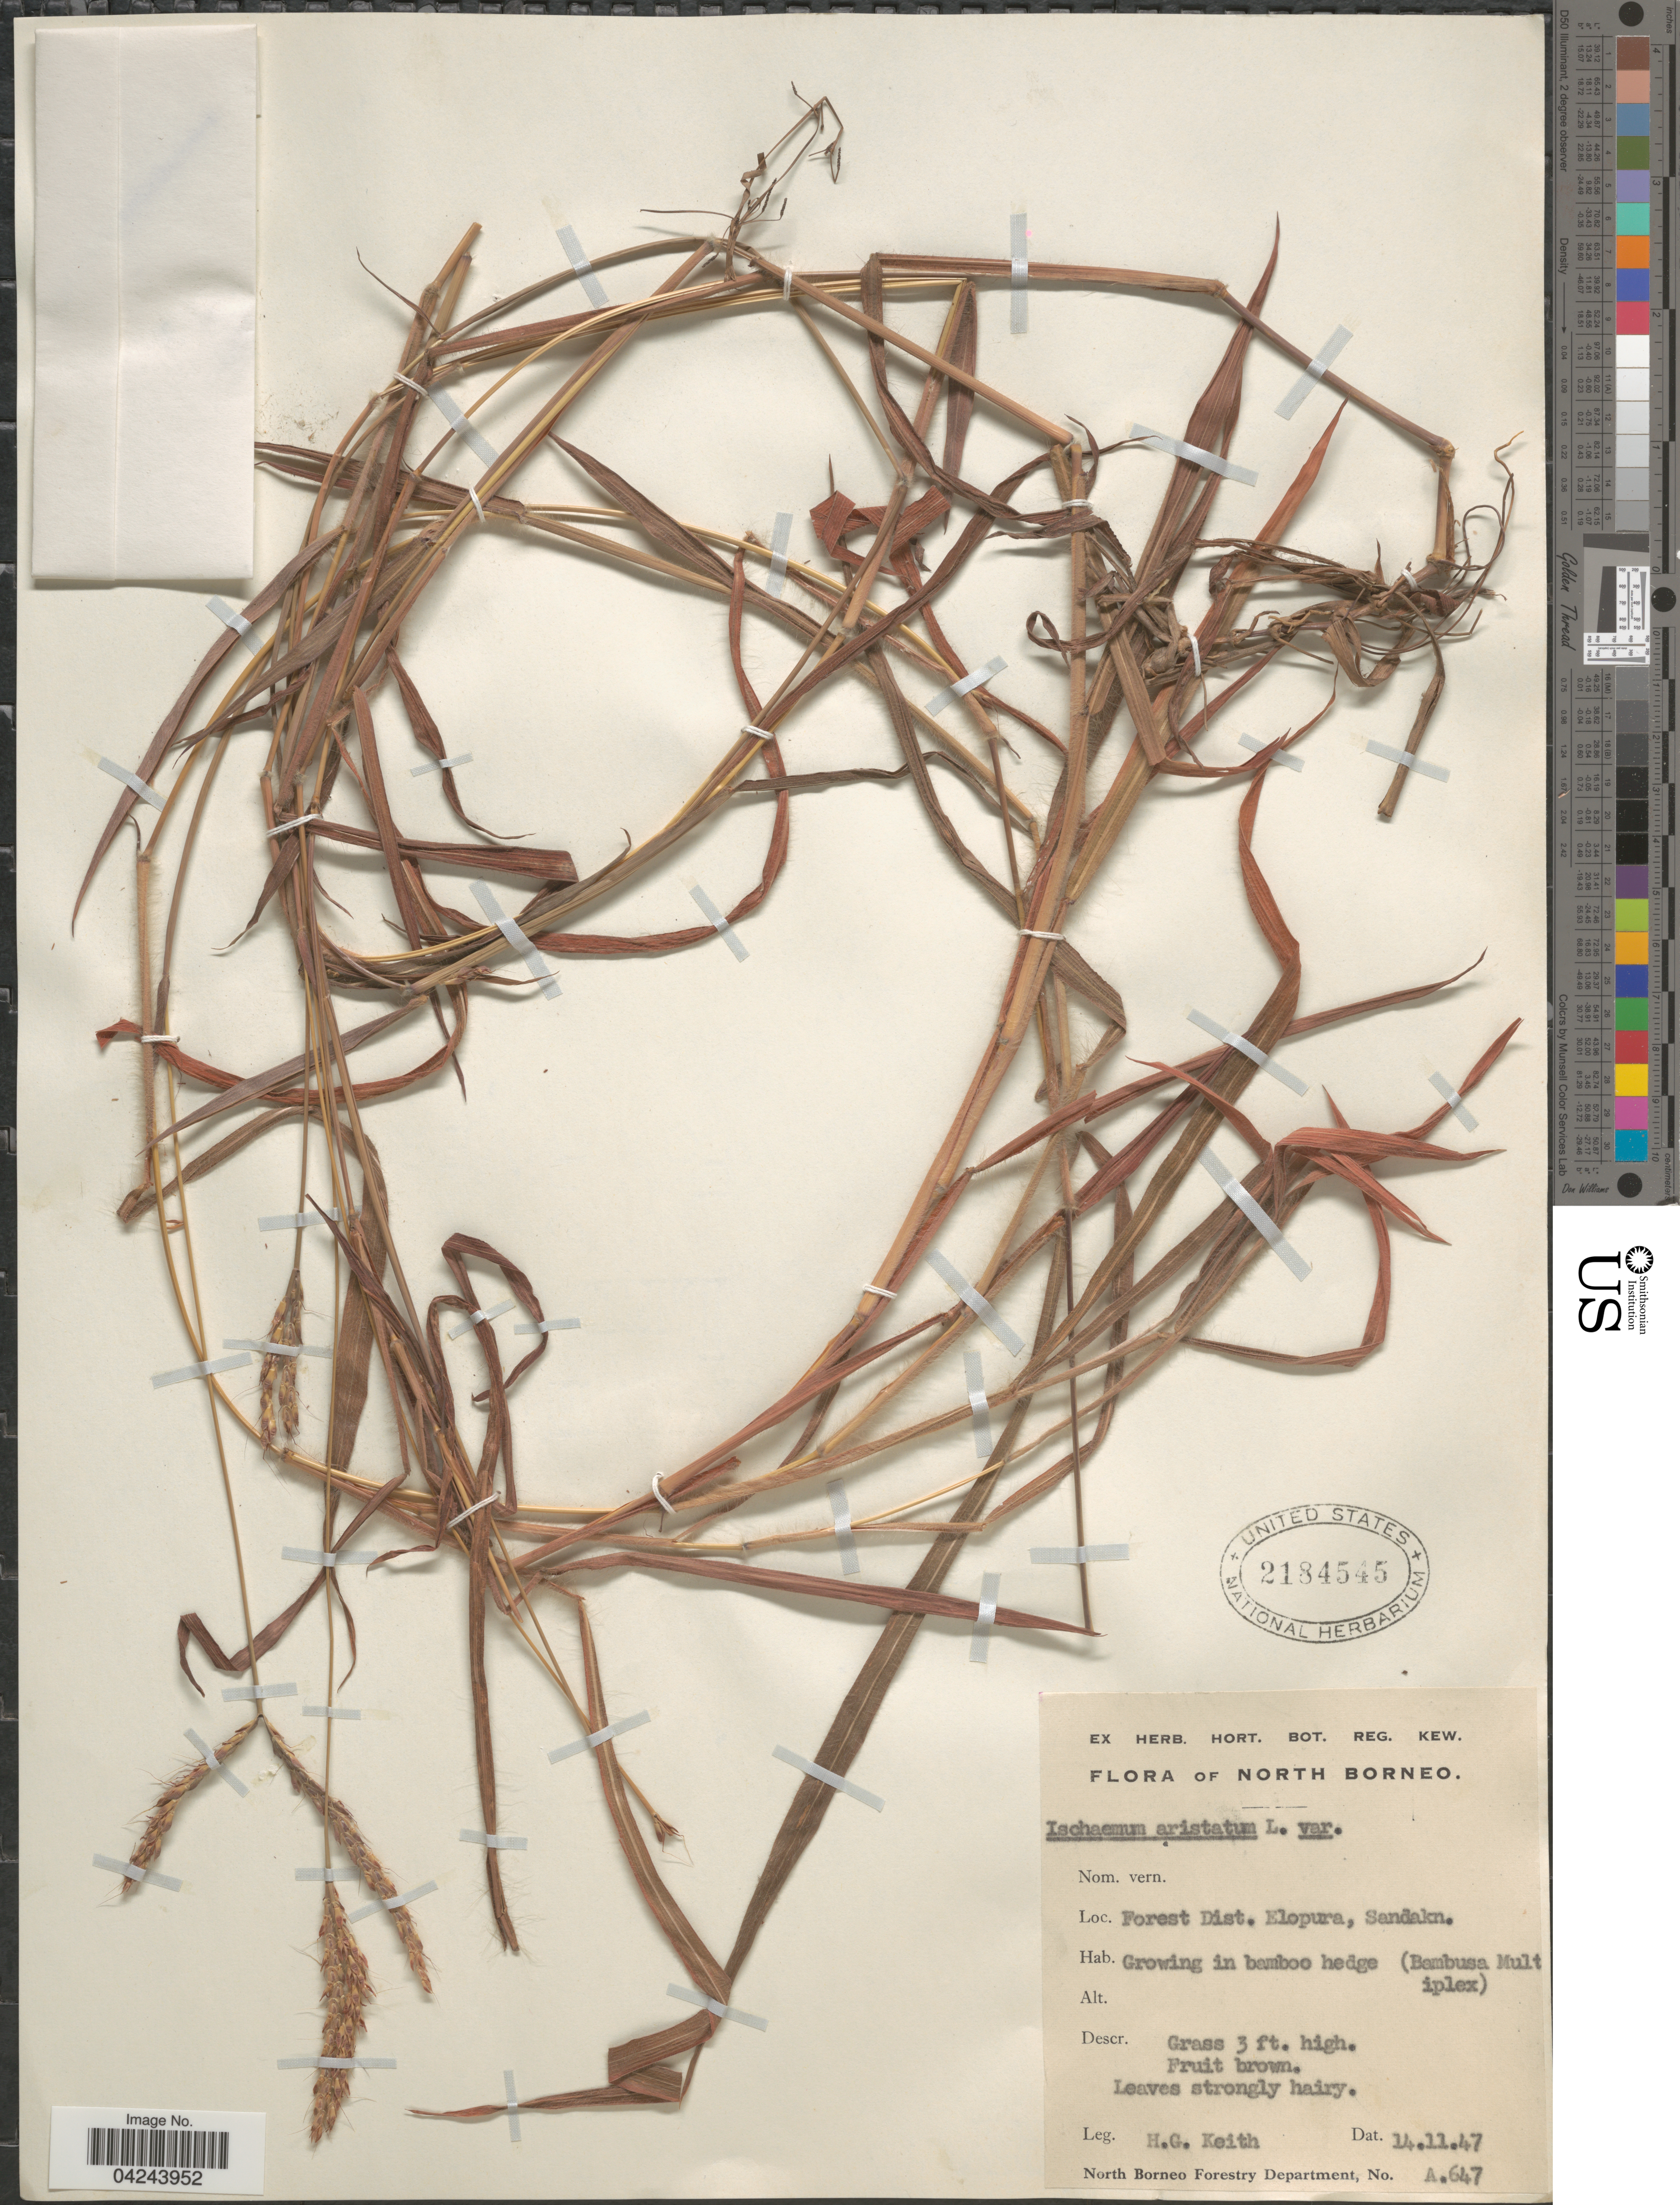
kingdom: Plantae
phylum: Tracheophyta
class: Liliopsida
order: Poales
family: Poaceae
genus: Ischaemum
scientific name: Ischaemum timorense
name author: Kunth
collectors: H. Keith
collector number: A647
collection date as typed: Transcribed d/m/y: 14/11/47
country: Malaysia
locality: North Borneo. Forest Dist. Elopura, Sandakn. Growing in bamboo hedge (Bambusa Multiplex).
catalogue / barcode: US 2184545